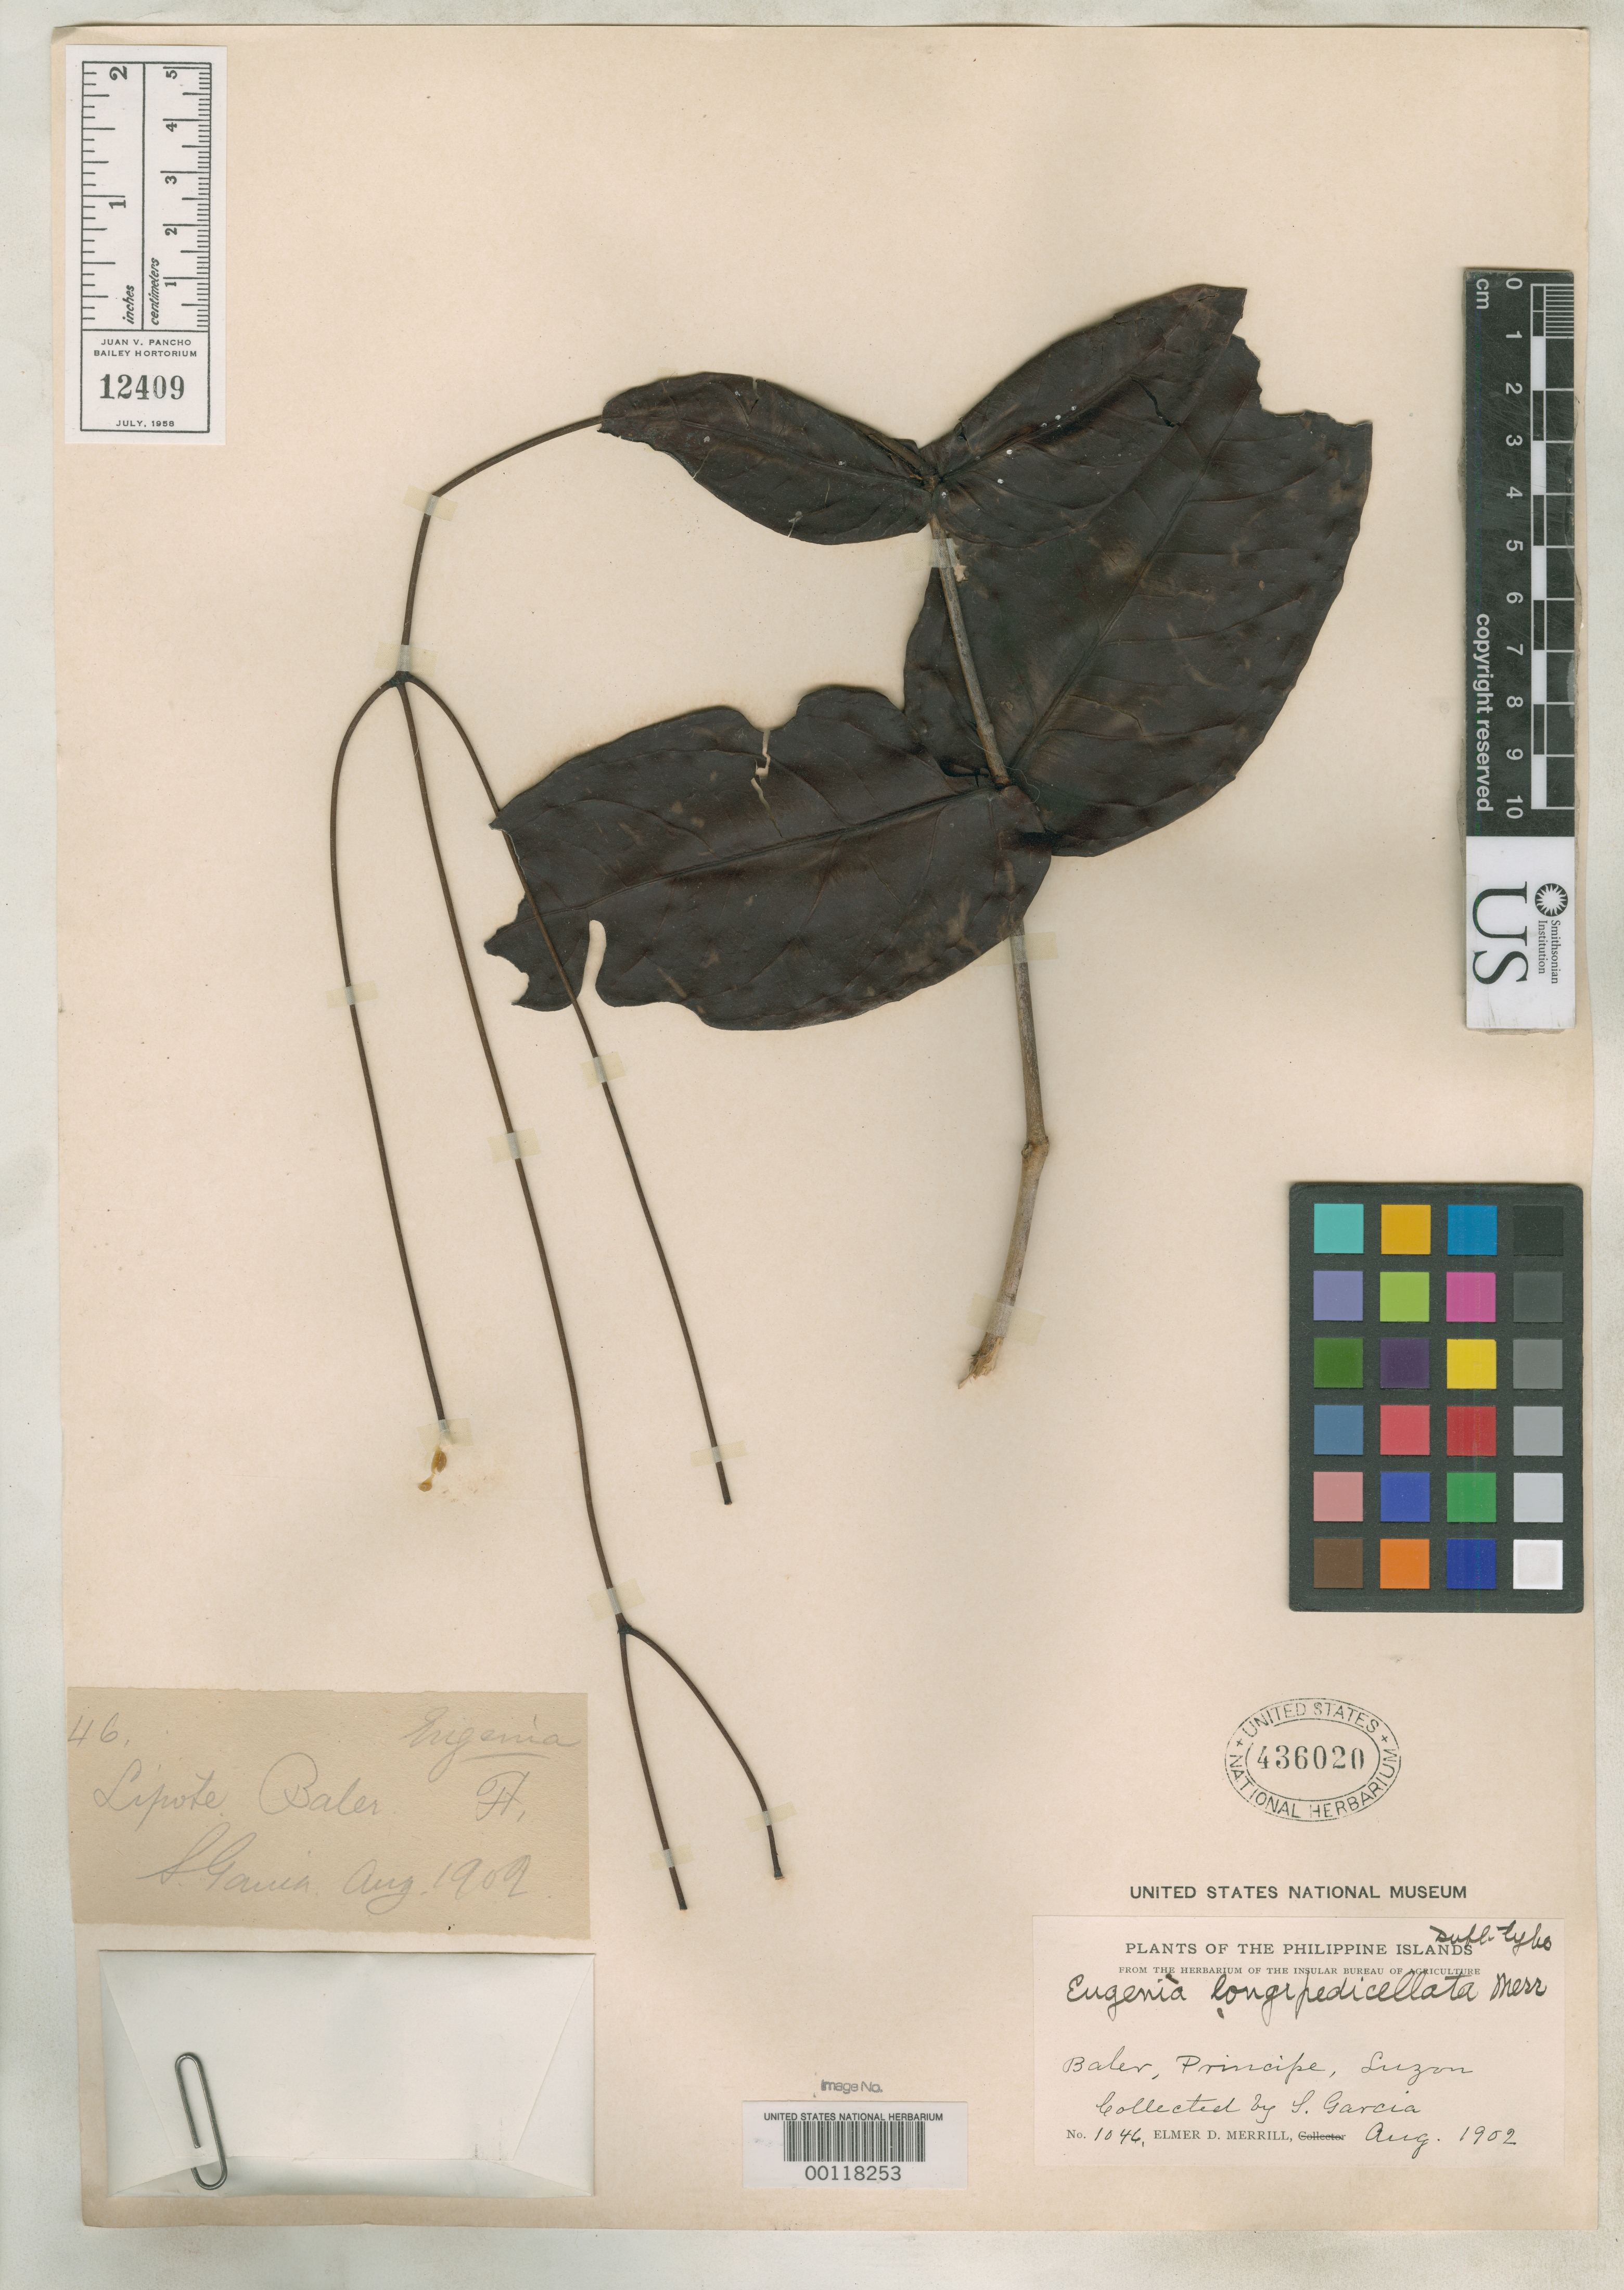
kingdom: Plantae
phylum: Tracheophyta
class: Magnoliopsida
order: Myrtales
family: Myrtaceae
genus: Jambosa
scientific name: Jambosa longipedicellata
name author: Merr.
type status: Isotype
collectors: E. D. Merrill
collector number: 1046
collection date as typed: Aug 1912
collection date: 1912-08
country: Philippines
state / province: Calabarzon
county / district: Quezon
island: Luzon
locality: Baler, Principe.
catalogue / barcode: US 436020